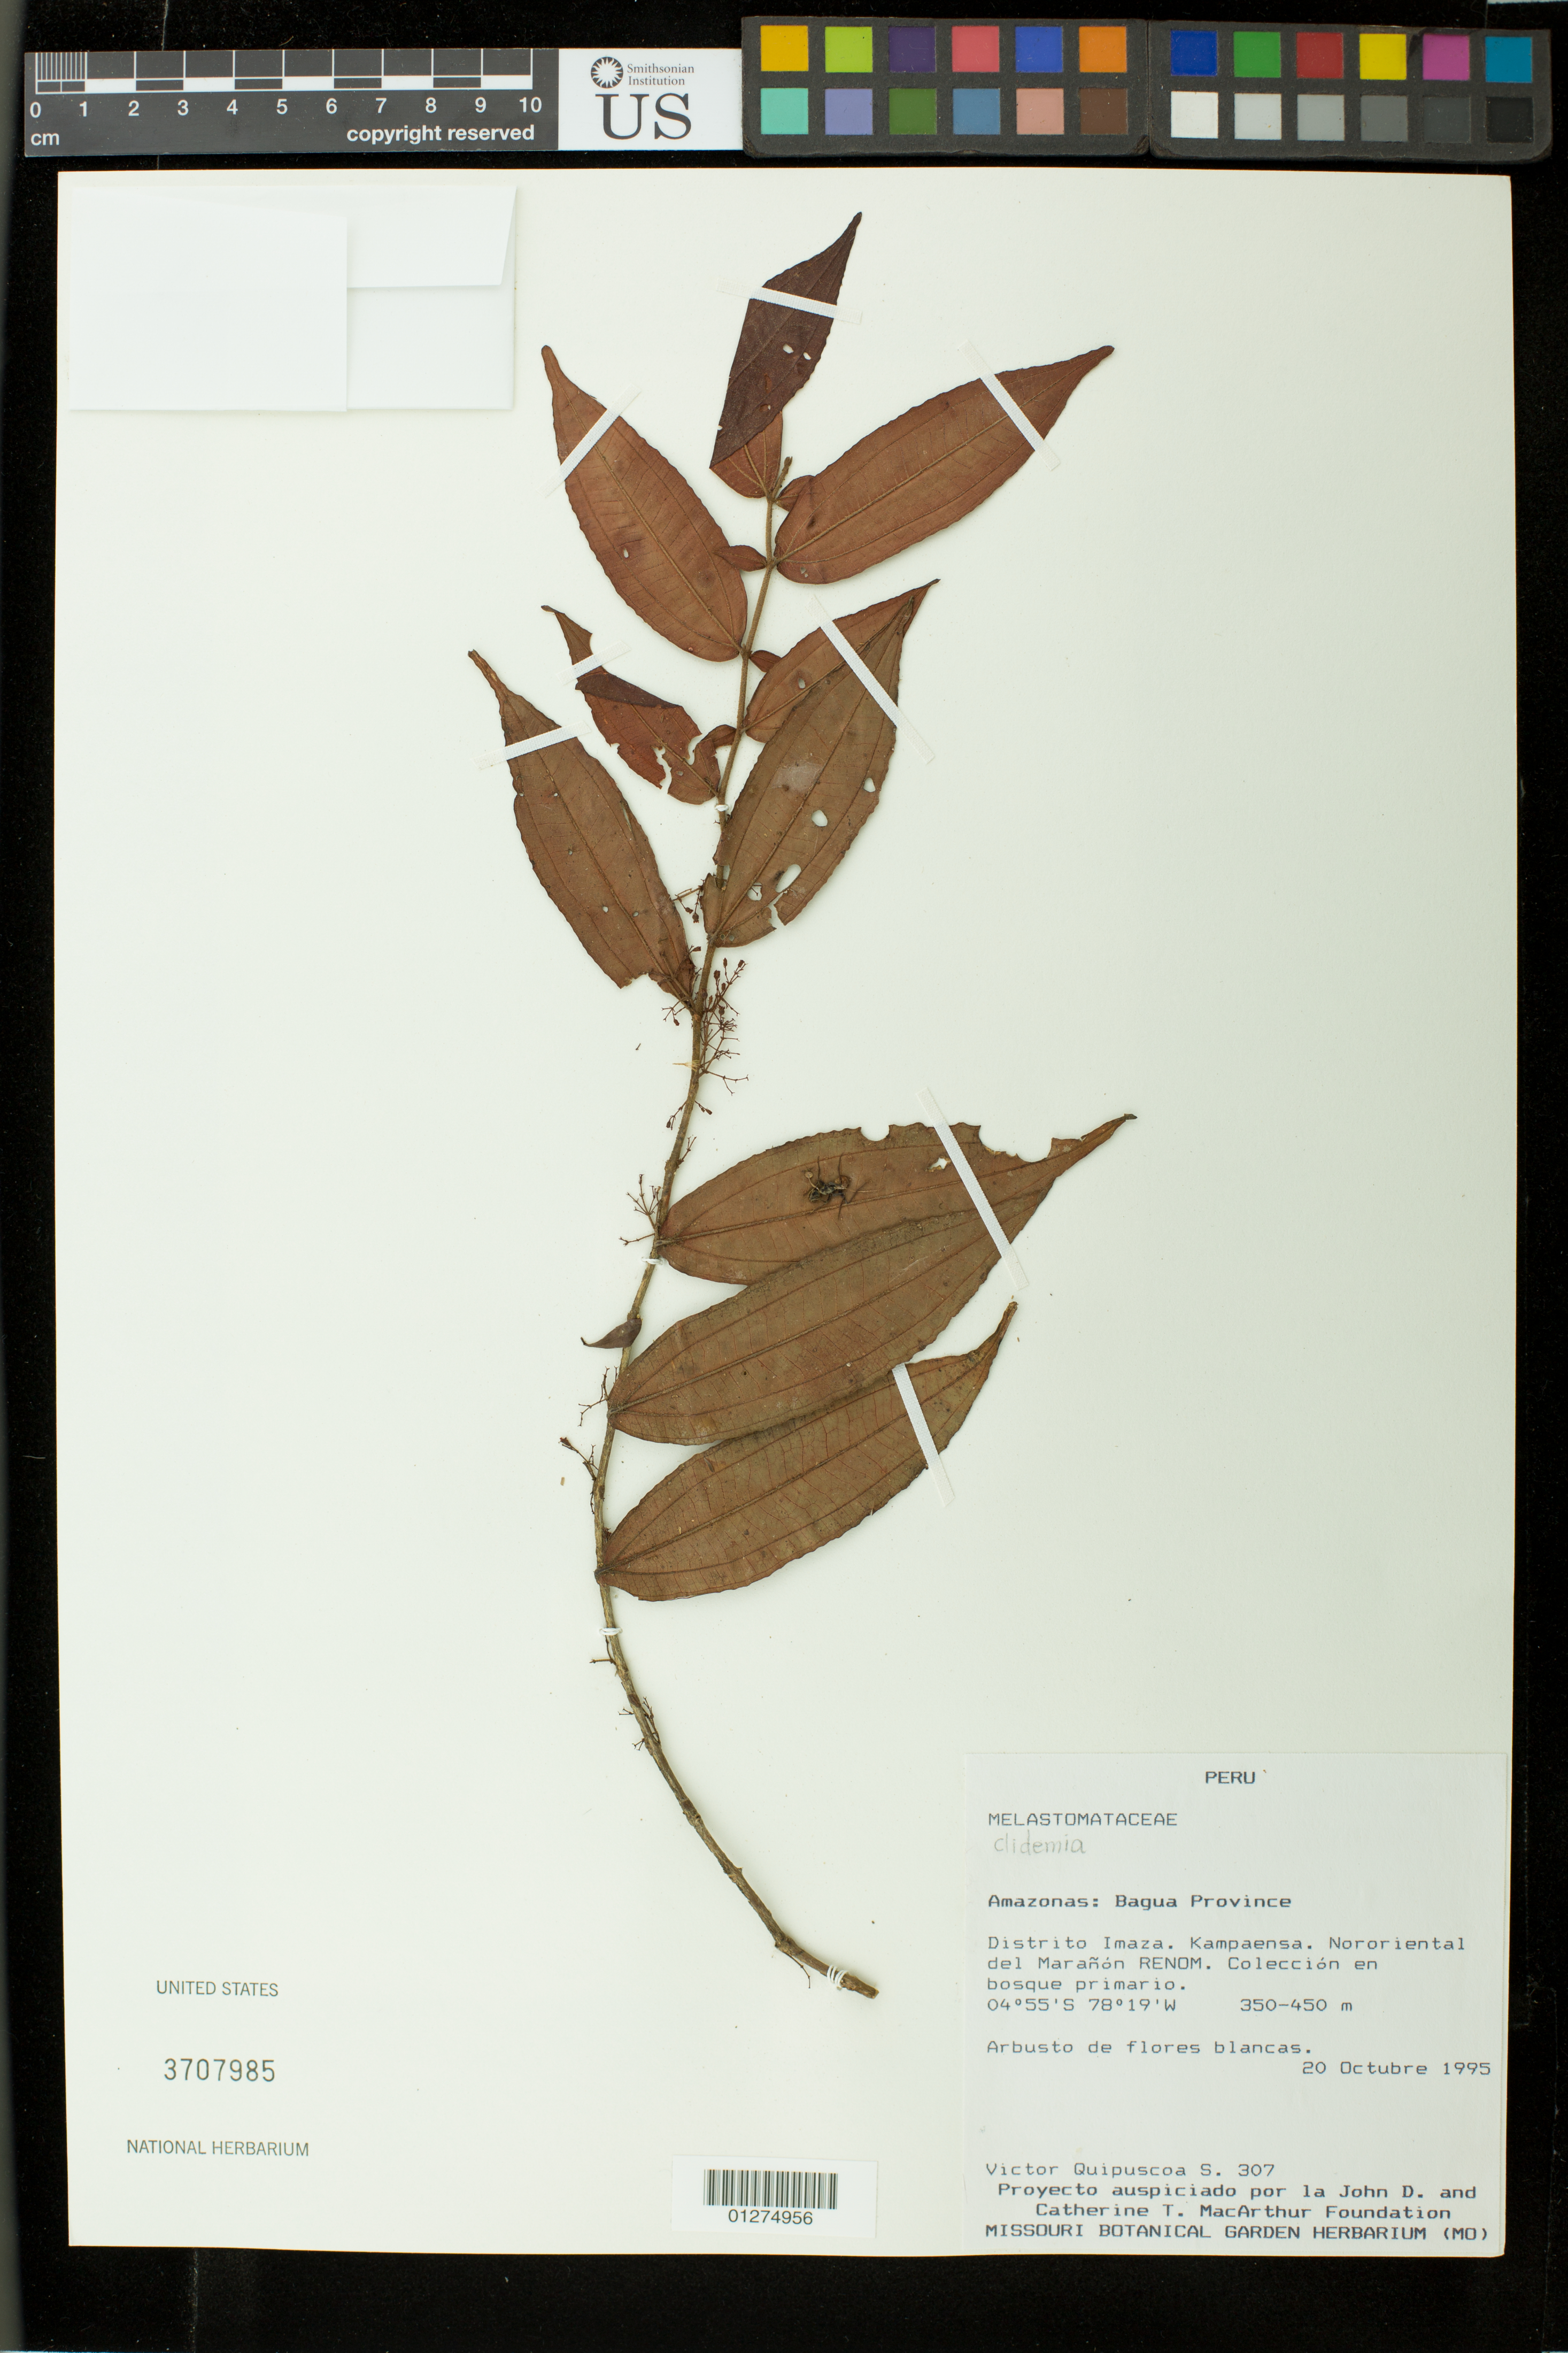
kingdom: Plantae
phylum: Tracheophyta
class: Magnoliopsida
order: Myrtales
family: Melastomataceae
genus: Clidemia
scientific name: Clidemia dimorphica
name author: J.F. Macbr.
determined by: Michelangeli, F. A.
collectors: V. Quipuscoa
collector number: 307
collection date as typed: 20 Oct 1995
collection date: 1995-10-20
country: Peru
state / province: Amazonas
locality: Prov. Bagua, dtto. Imaza. Kampaensa, nororiental del Marañón RENOM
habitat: bosque primario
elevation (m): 350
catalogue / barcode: US 3707985